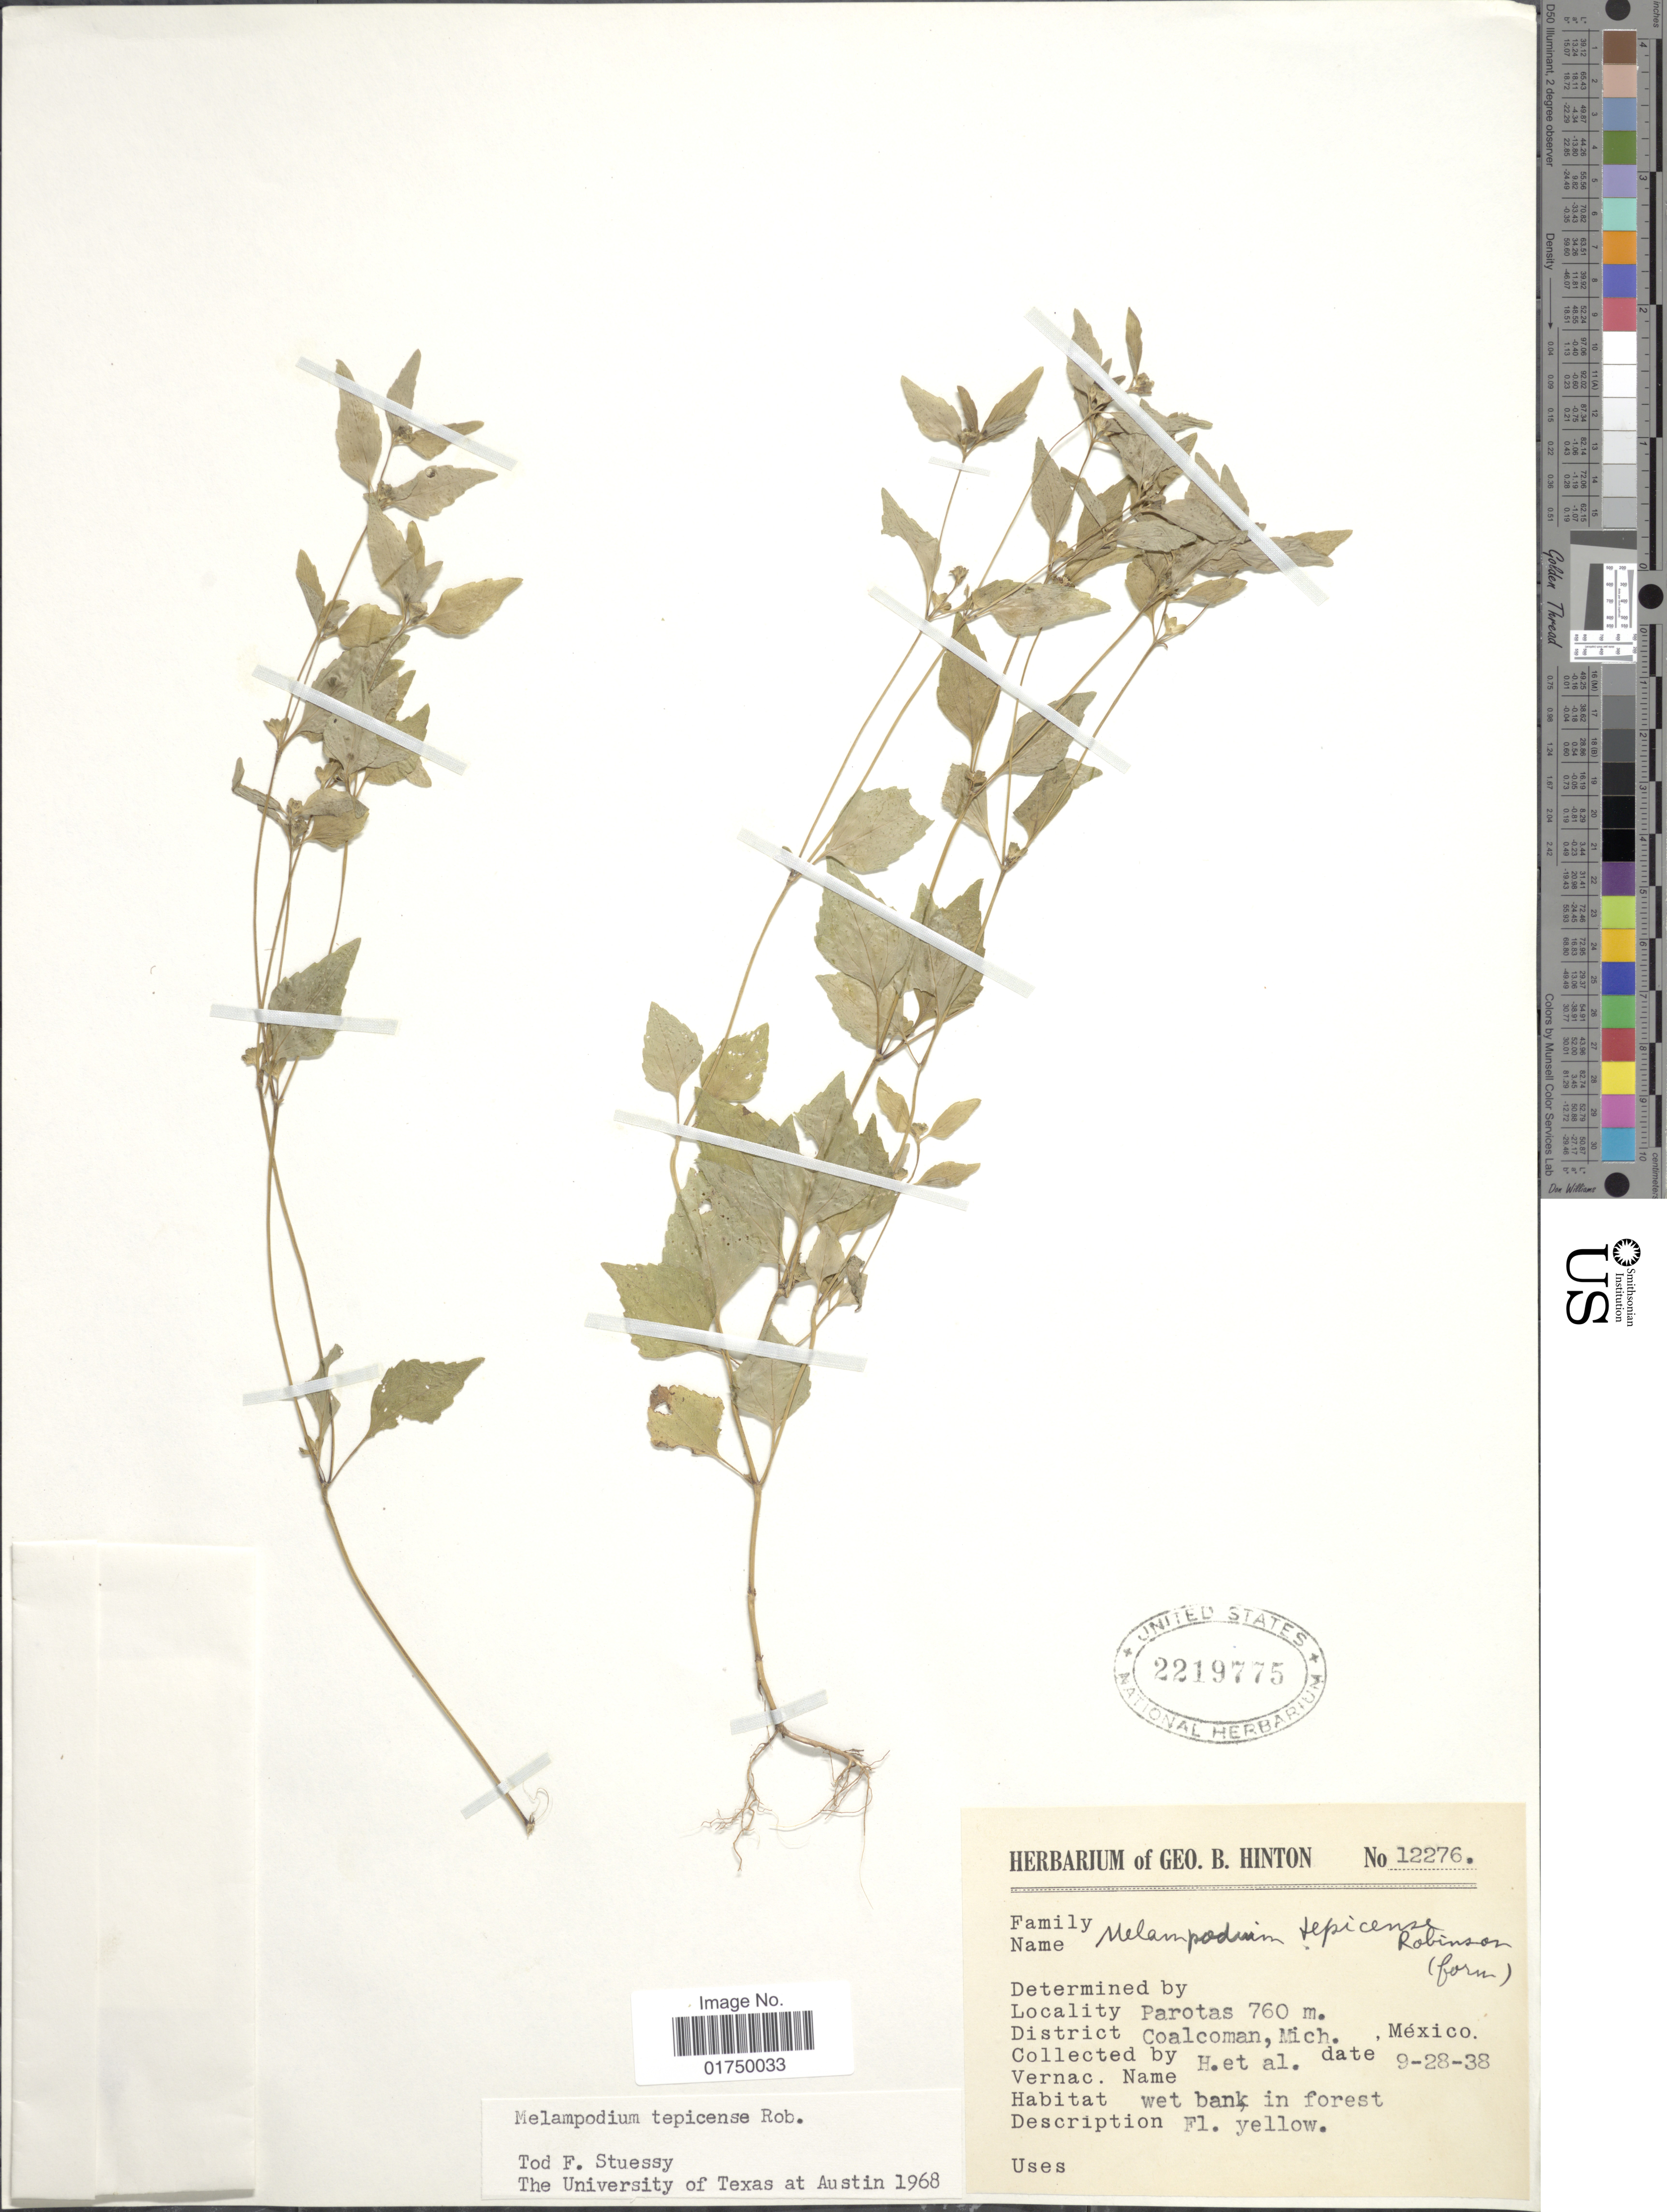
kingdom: Plantae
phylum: Tracheophyta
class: Magnoliopsida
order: Asterales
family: Asteraceae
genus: Melampodium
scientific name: Melampodium tepicense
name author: B.L. Rob.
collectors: G. B. Hinton & et al.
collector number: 12276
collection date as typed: Transcribed d/m/y: 28/9/38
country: Mexico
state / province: Michoacán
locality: Parotas. District Coalcoman, Mich., México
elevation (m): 760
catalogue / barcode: US 2219775